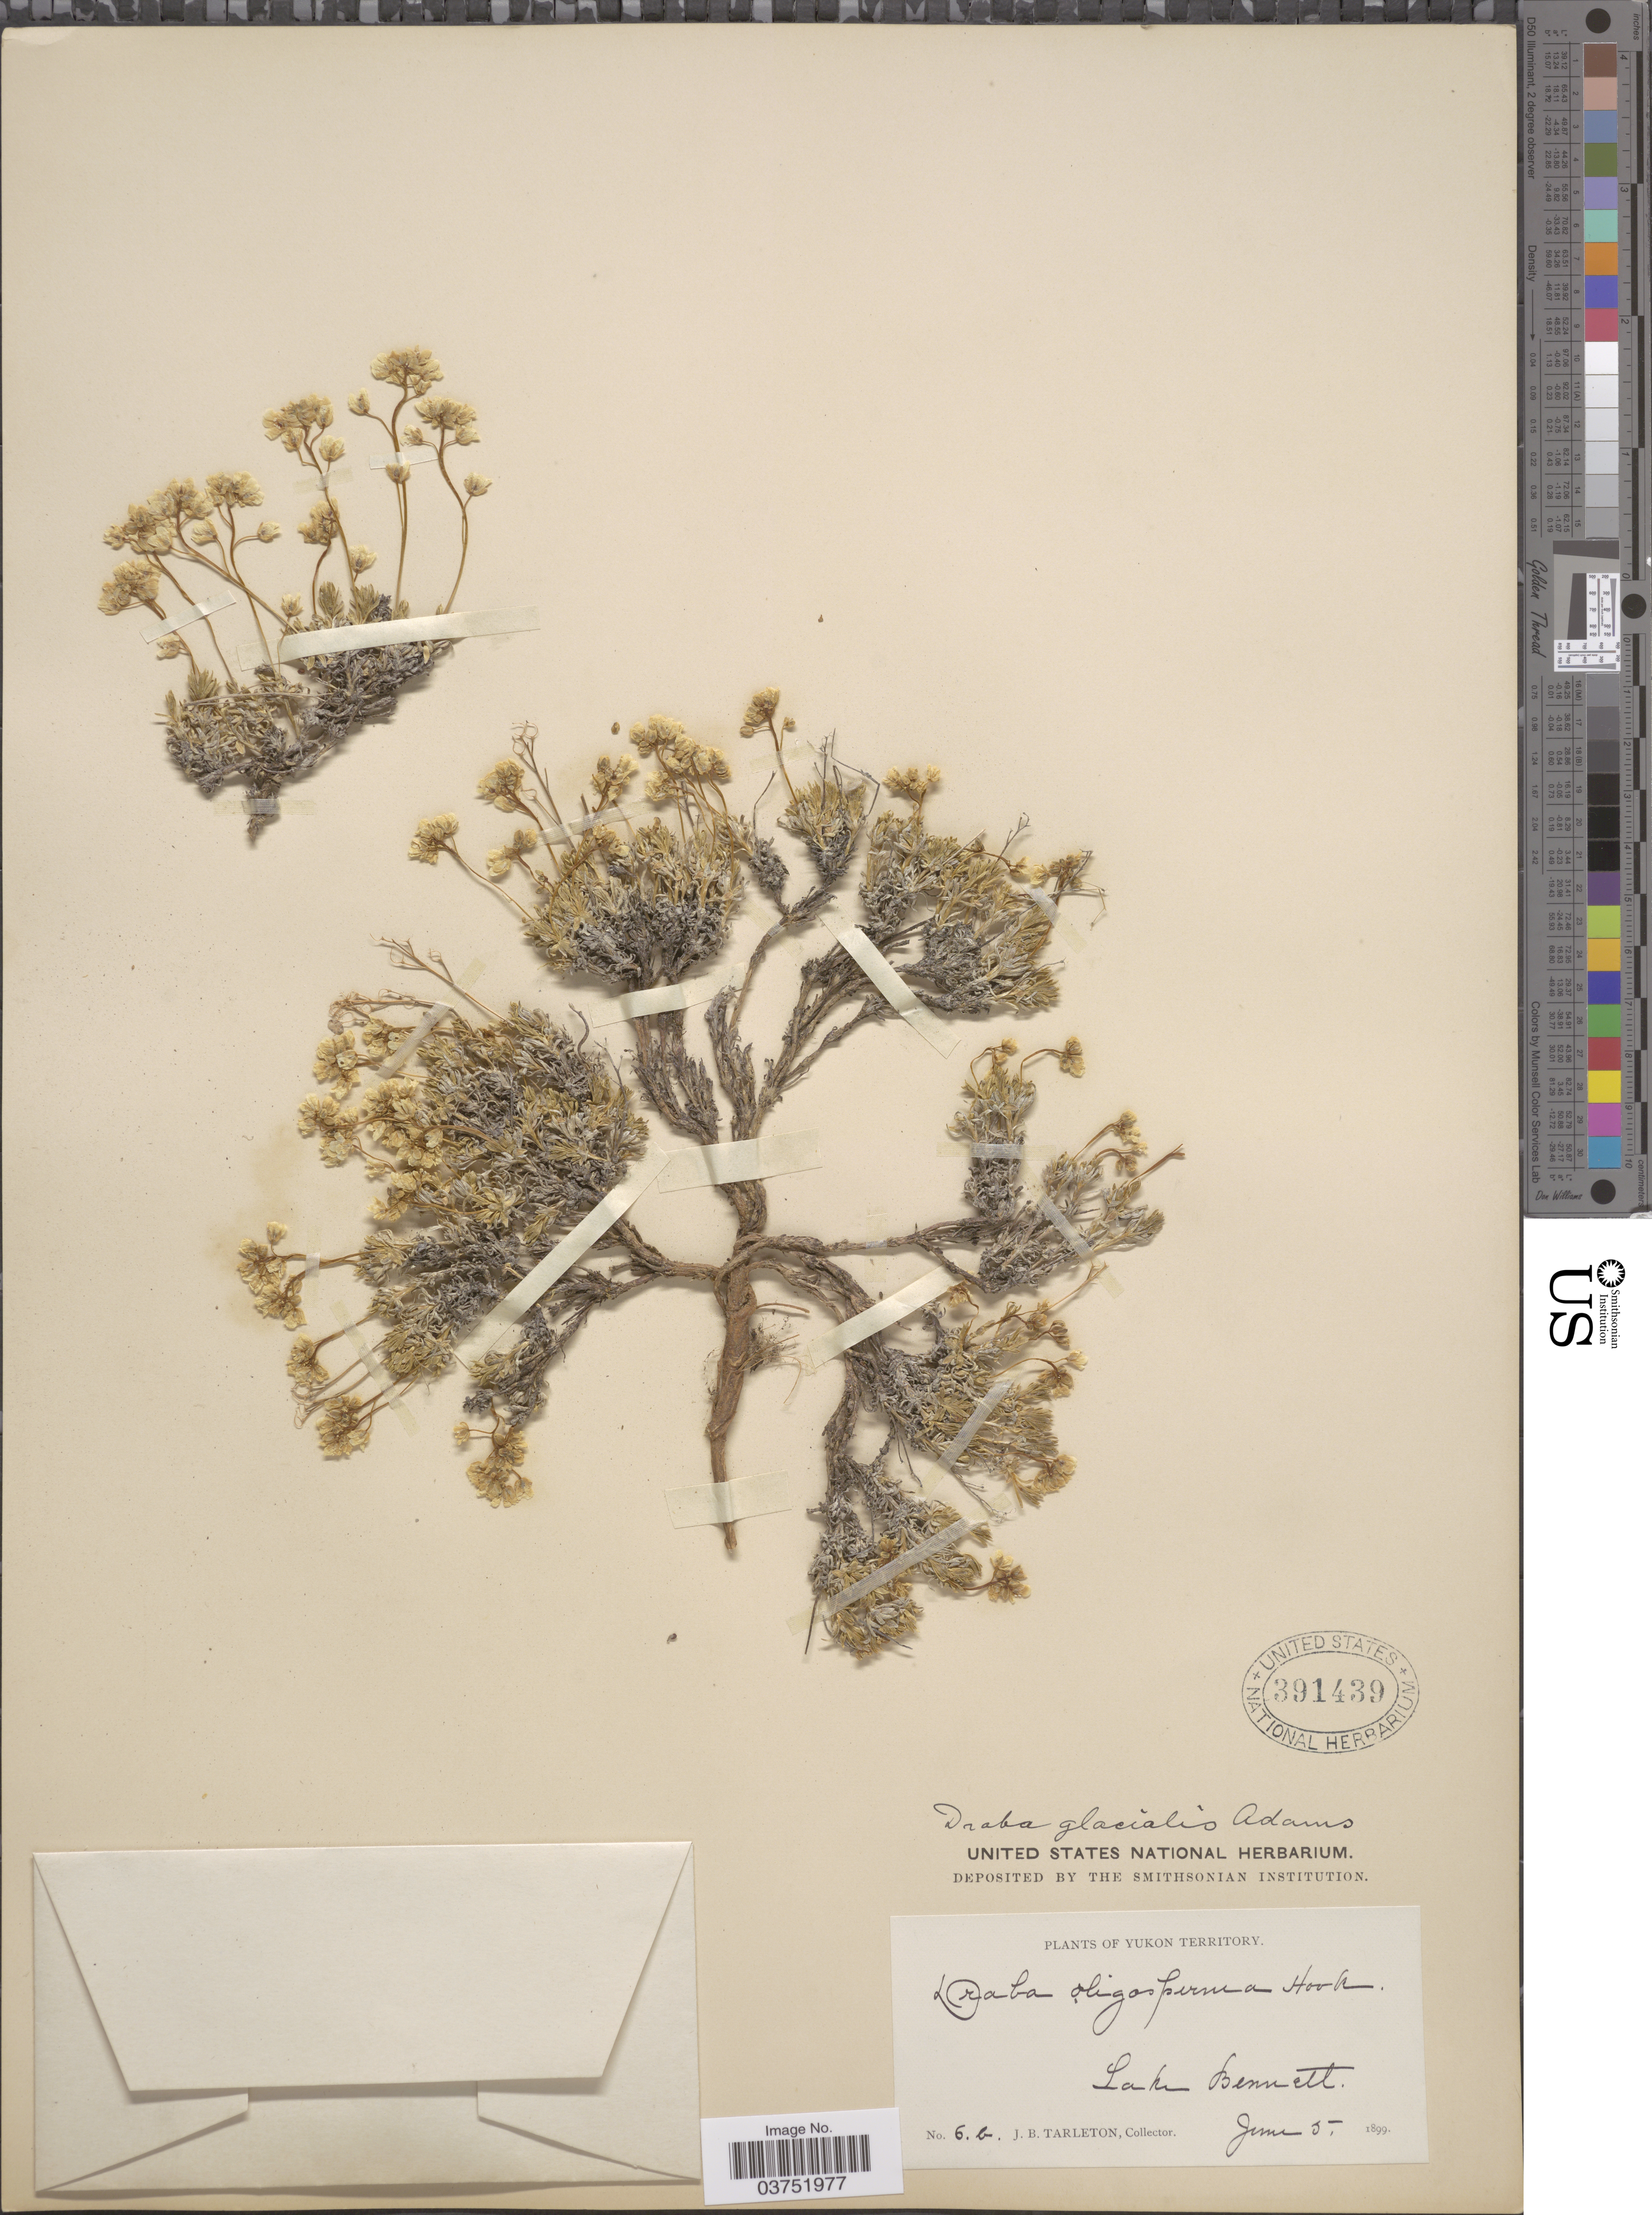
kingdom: Plantae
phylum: Tracheophyta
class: Magnoliopsida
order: Brassicales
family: Brassicaceae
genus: Draba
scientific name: Draba oligosperma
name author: Hook.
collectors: J. Tarleton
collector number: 6b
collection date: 1899-06-05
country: Canada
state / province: Yukon Territory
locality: Lake Bennett.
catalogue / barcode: US 391439